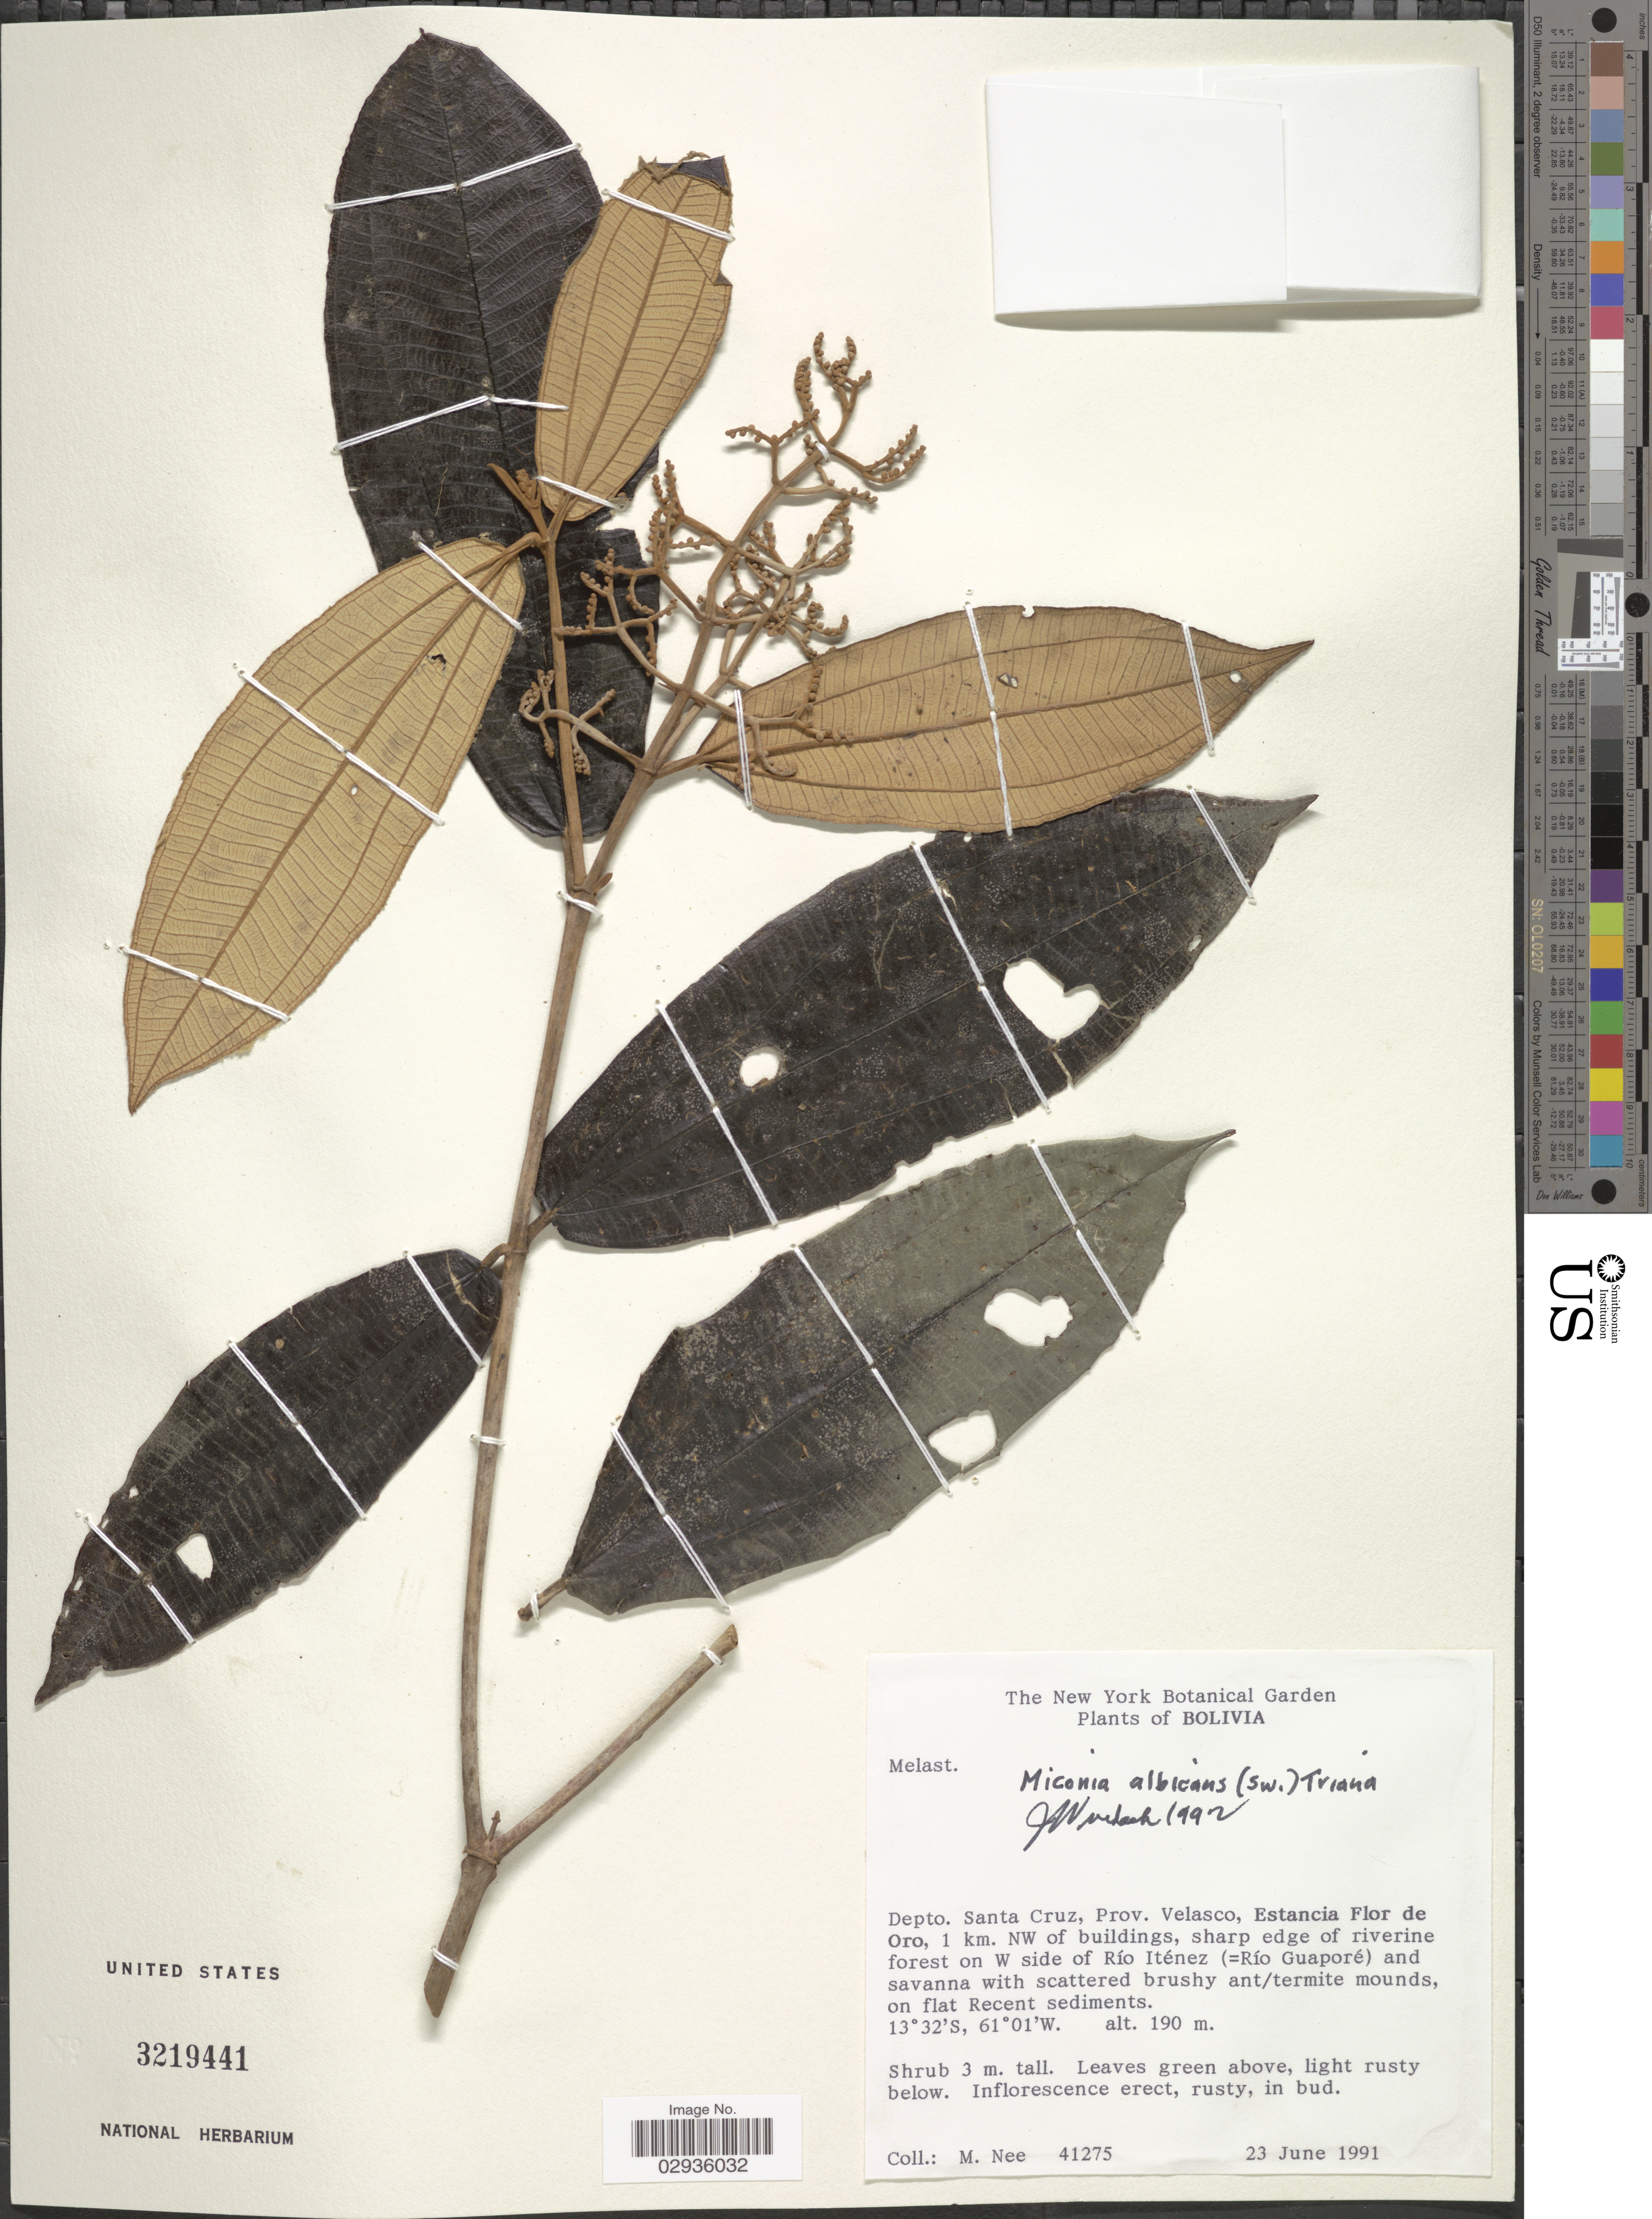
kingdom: Plantae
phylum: Tracheophyta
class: Magnoliopsida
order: Myrtales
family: Melastomataceae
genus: Miconia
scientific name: Miconia albicans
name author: (Sw.) Steud.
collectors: M. Nee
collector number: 41275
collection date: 1991-06-23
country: Bolivia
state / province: Santa Cruz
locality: Depto. Santa Cruz, Prov. Velasco, Estancia Flor de Oro, 1 km. NW of buildings, sharp edge of riverine forest on W side of Río Iténez (= Río Guaporé) and savanna with scattered brushy ant/termite mounds.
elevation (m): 190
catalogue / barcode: US 3219441